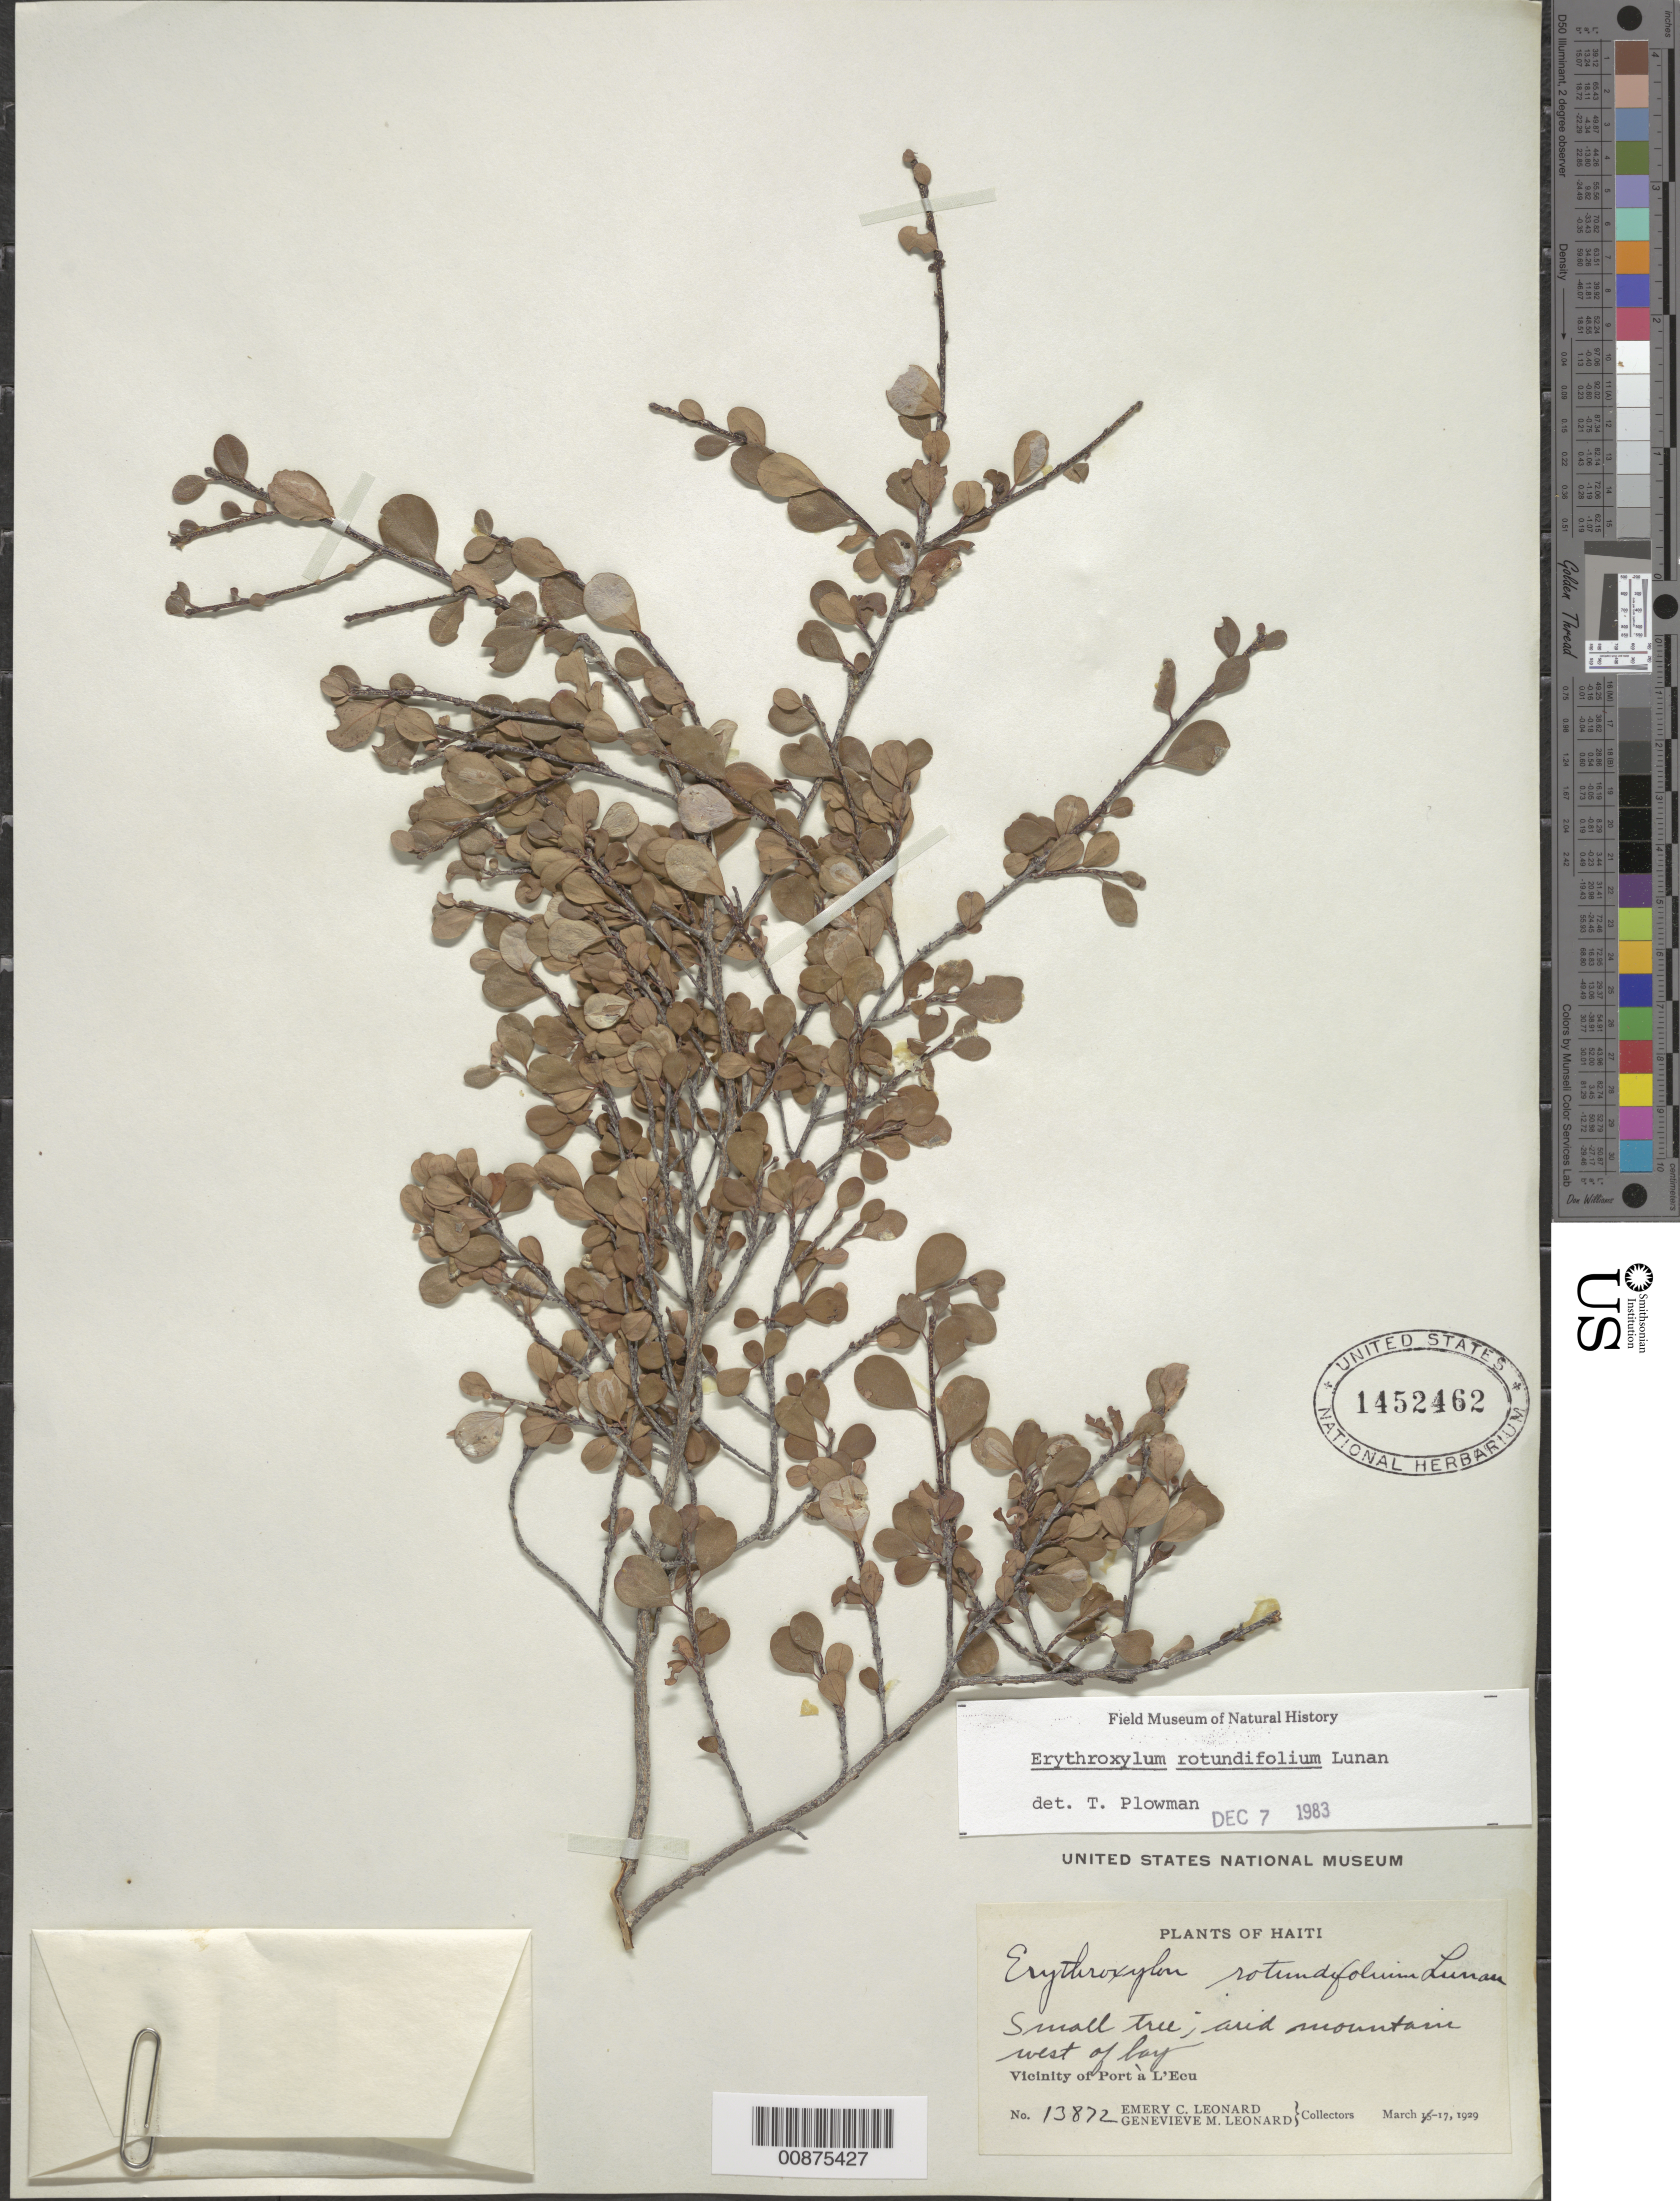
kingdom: Plantae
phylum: Tracheophyta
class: Magnoliopsida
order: Malpighiales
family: Erythroxylaceae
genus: Erythroxylum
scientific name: Erythroxylum rotundifolium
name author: Lunan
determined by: Plowman, Timothy C.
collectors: E. C. Leonard & G. M. Leonard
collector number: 13872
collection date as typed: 17 Mar 1929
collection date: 1929-03-17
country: Haiti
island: Hispaniola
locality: Vicinity of Port à L'Ecu. West of bay.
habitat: Arid mountain.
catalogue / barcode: US 1452462